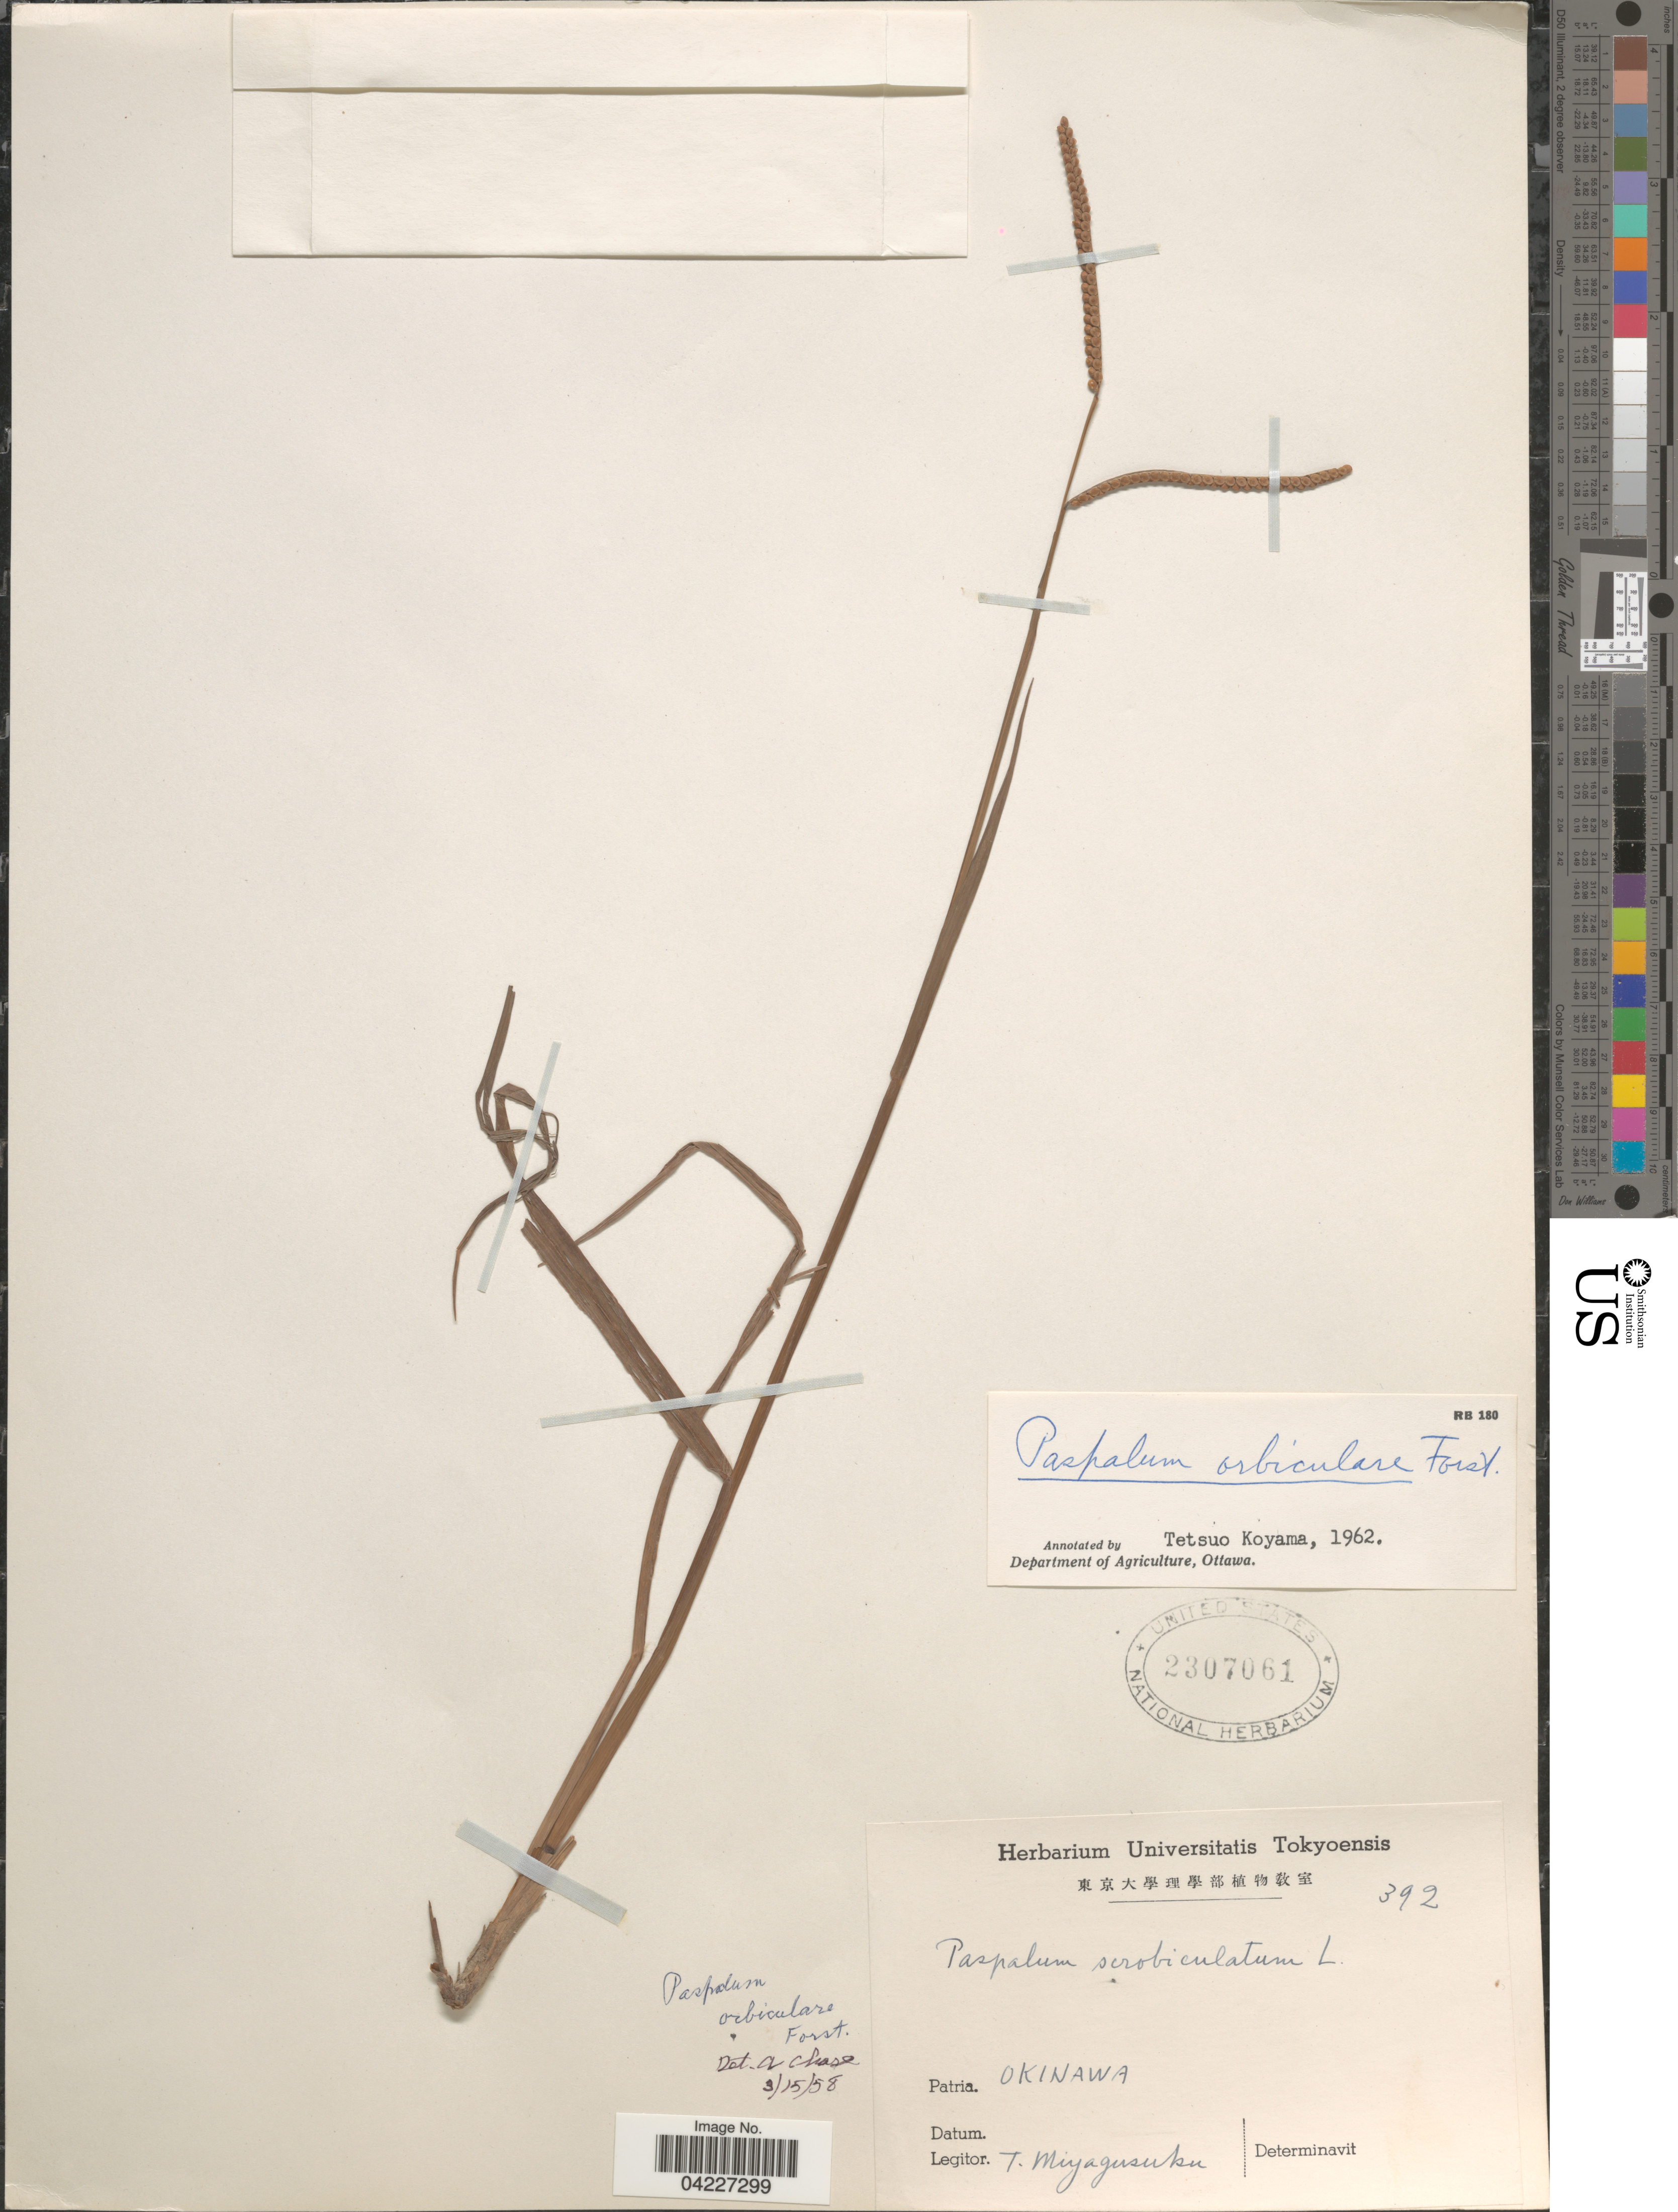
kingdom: Plantae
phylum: Tracheophyta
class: Liliopsida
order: Poales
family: Poaceae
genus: Paspalum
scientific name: Paspalum orbiculare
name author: G. Forst.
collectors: T. Miyagusuku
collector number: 392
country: Japan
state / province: Okinawa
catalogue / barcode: US 2307061